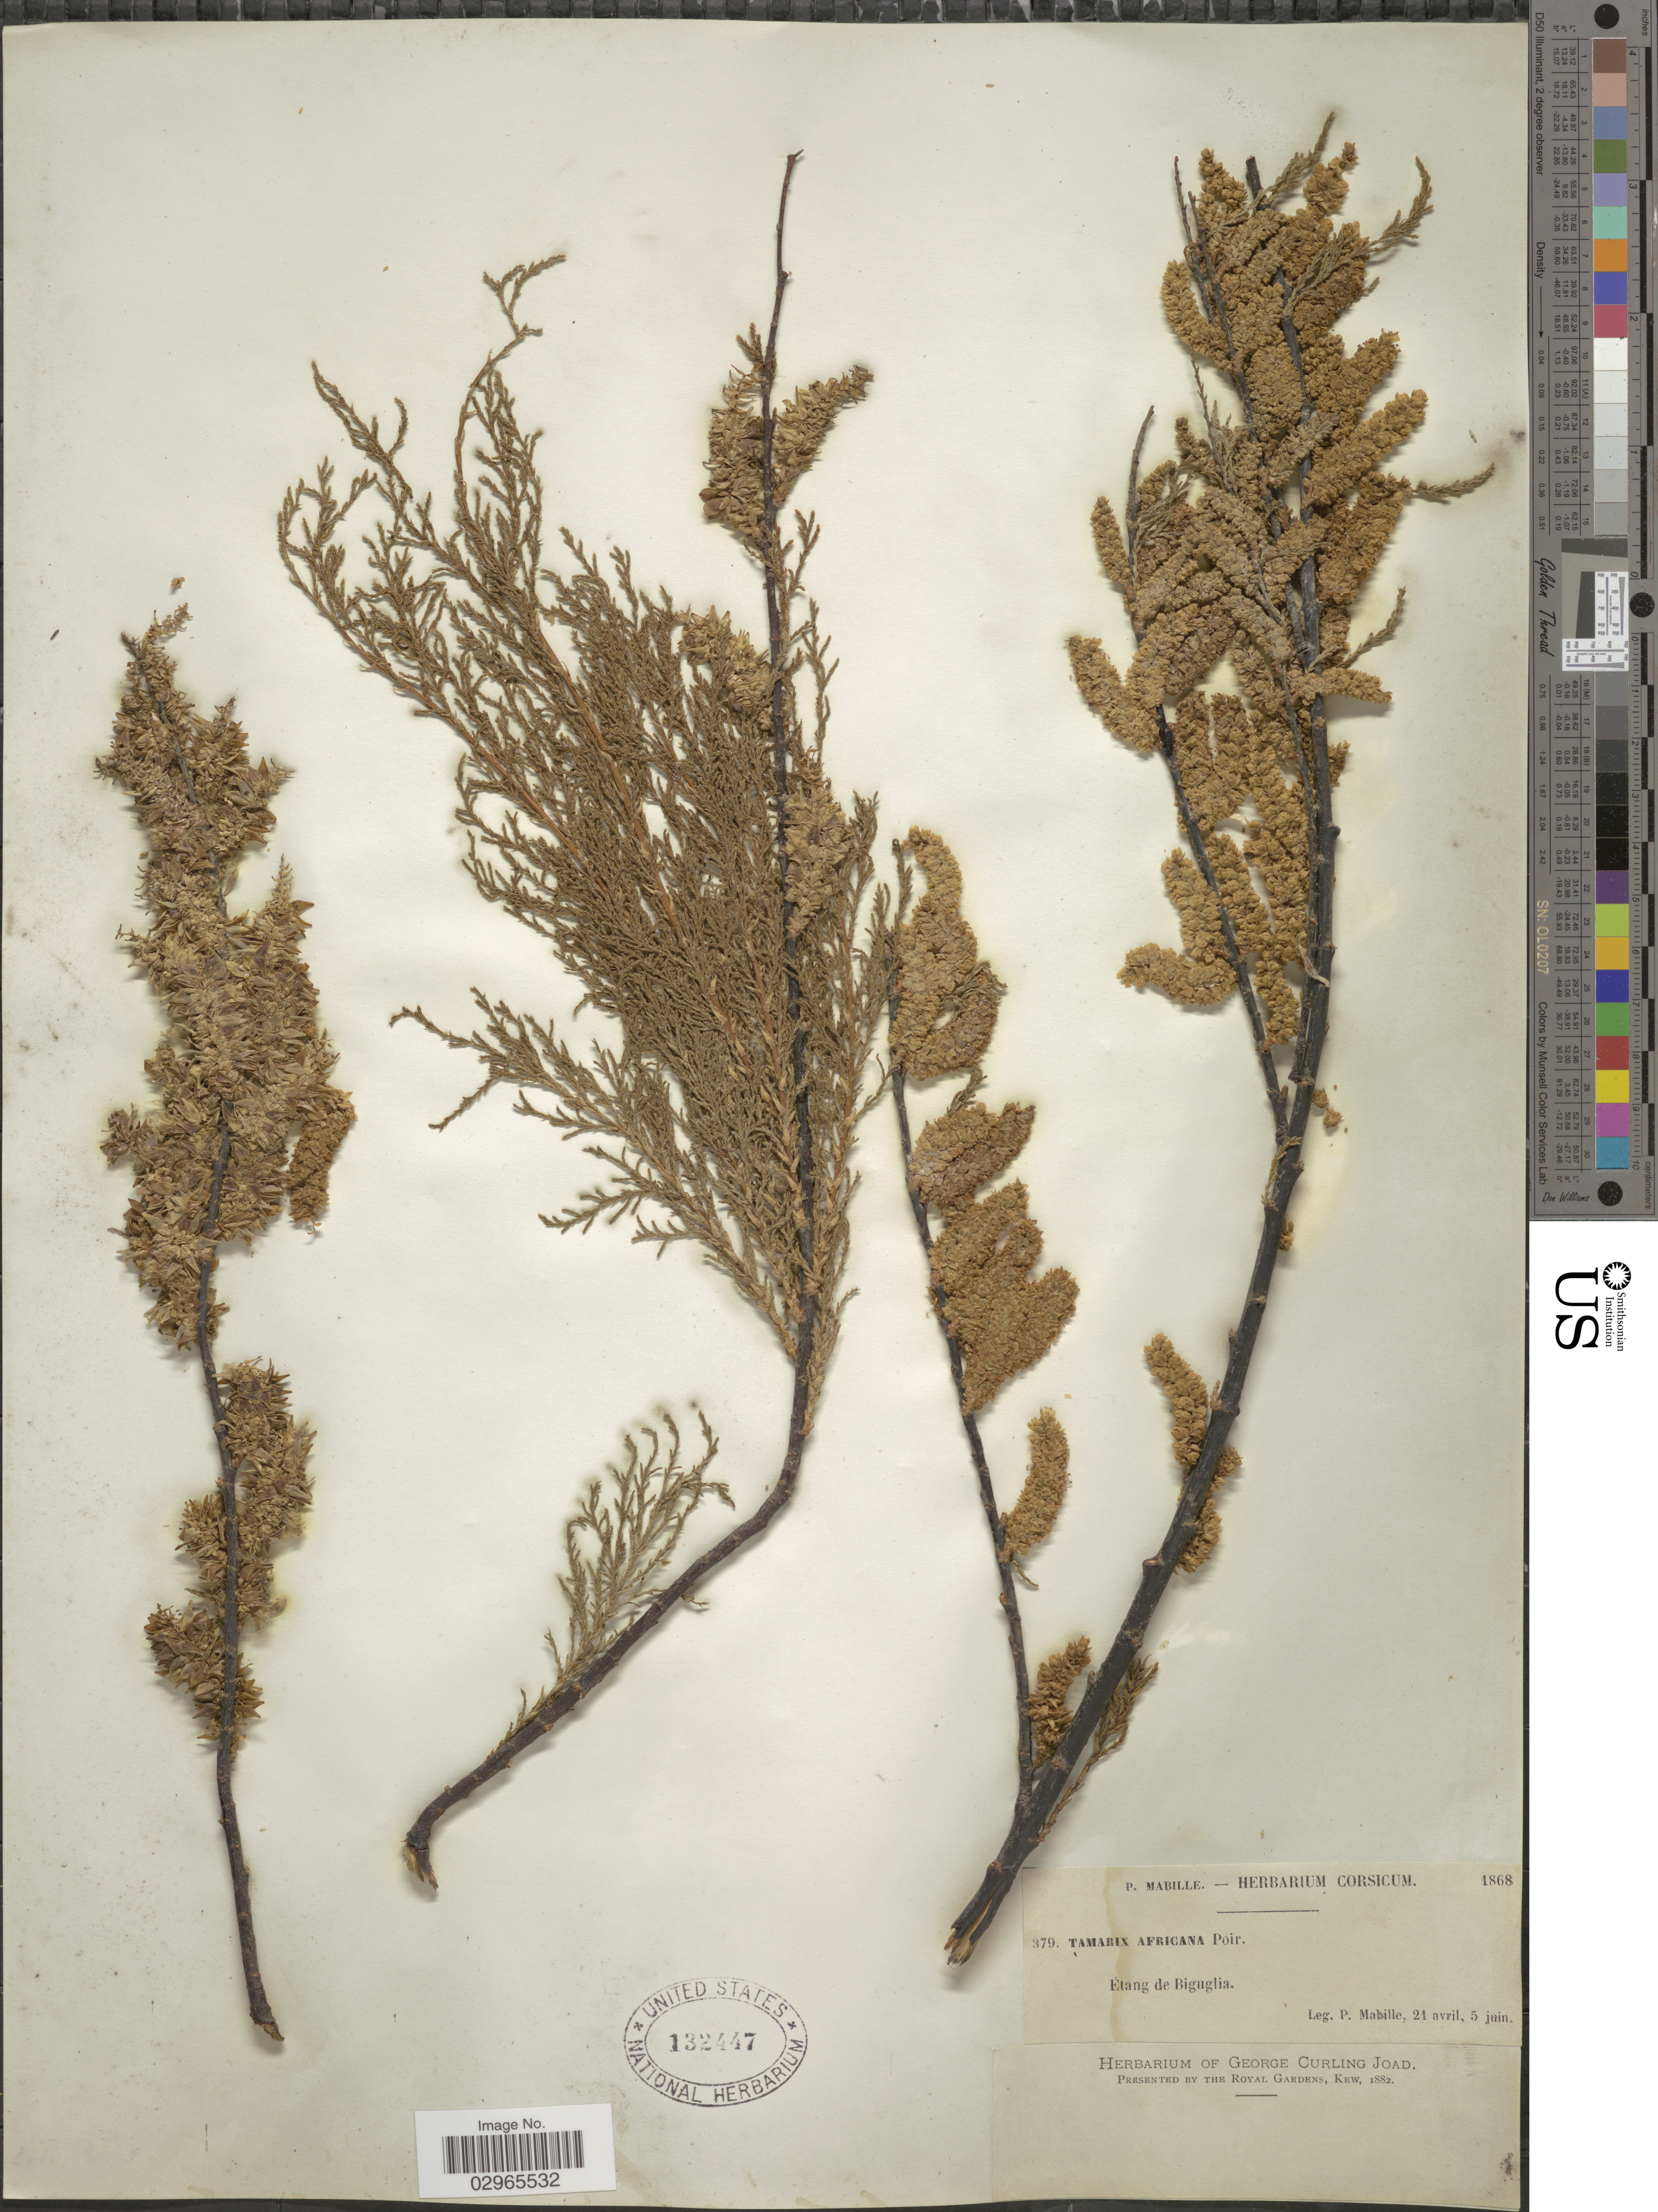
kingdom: Plantae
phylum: Tracheophyta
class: Magnoliopsida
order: Caryophyllales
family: Tamaricaceae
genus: Tamarix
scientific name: Tamarix africana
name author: Poir.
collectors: P. Mabille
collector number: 379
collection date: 1868-04-21/1868-06-05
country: France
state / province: Corsica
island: Corse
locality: Étang de Biguglia.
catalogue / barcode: US 132447